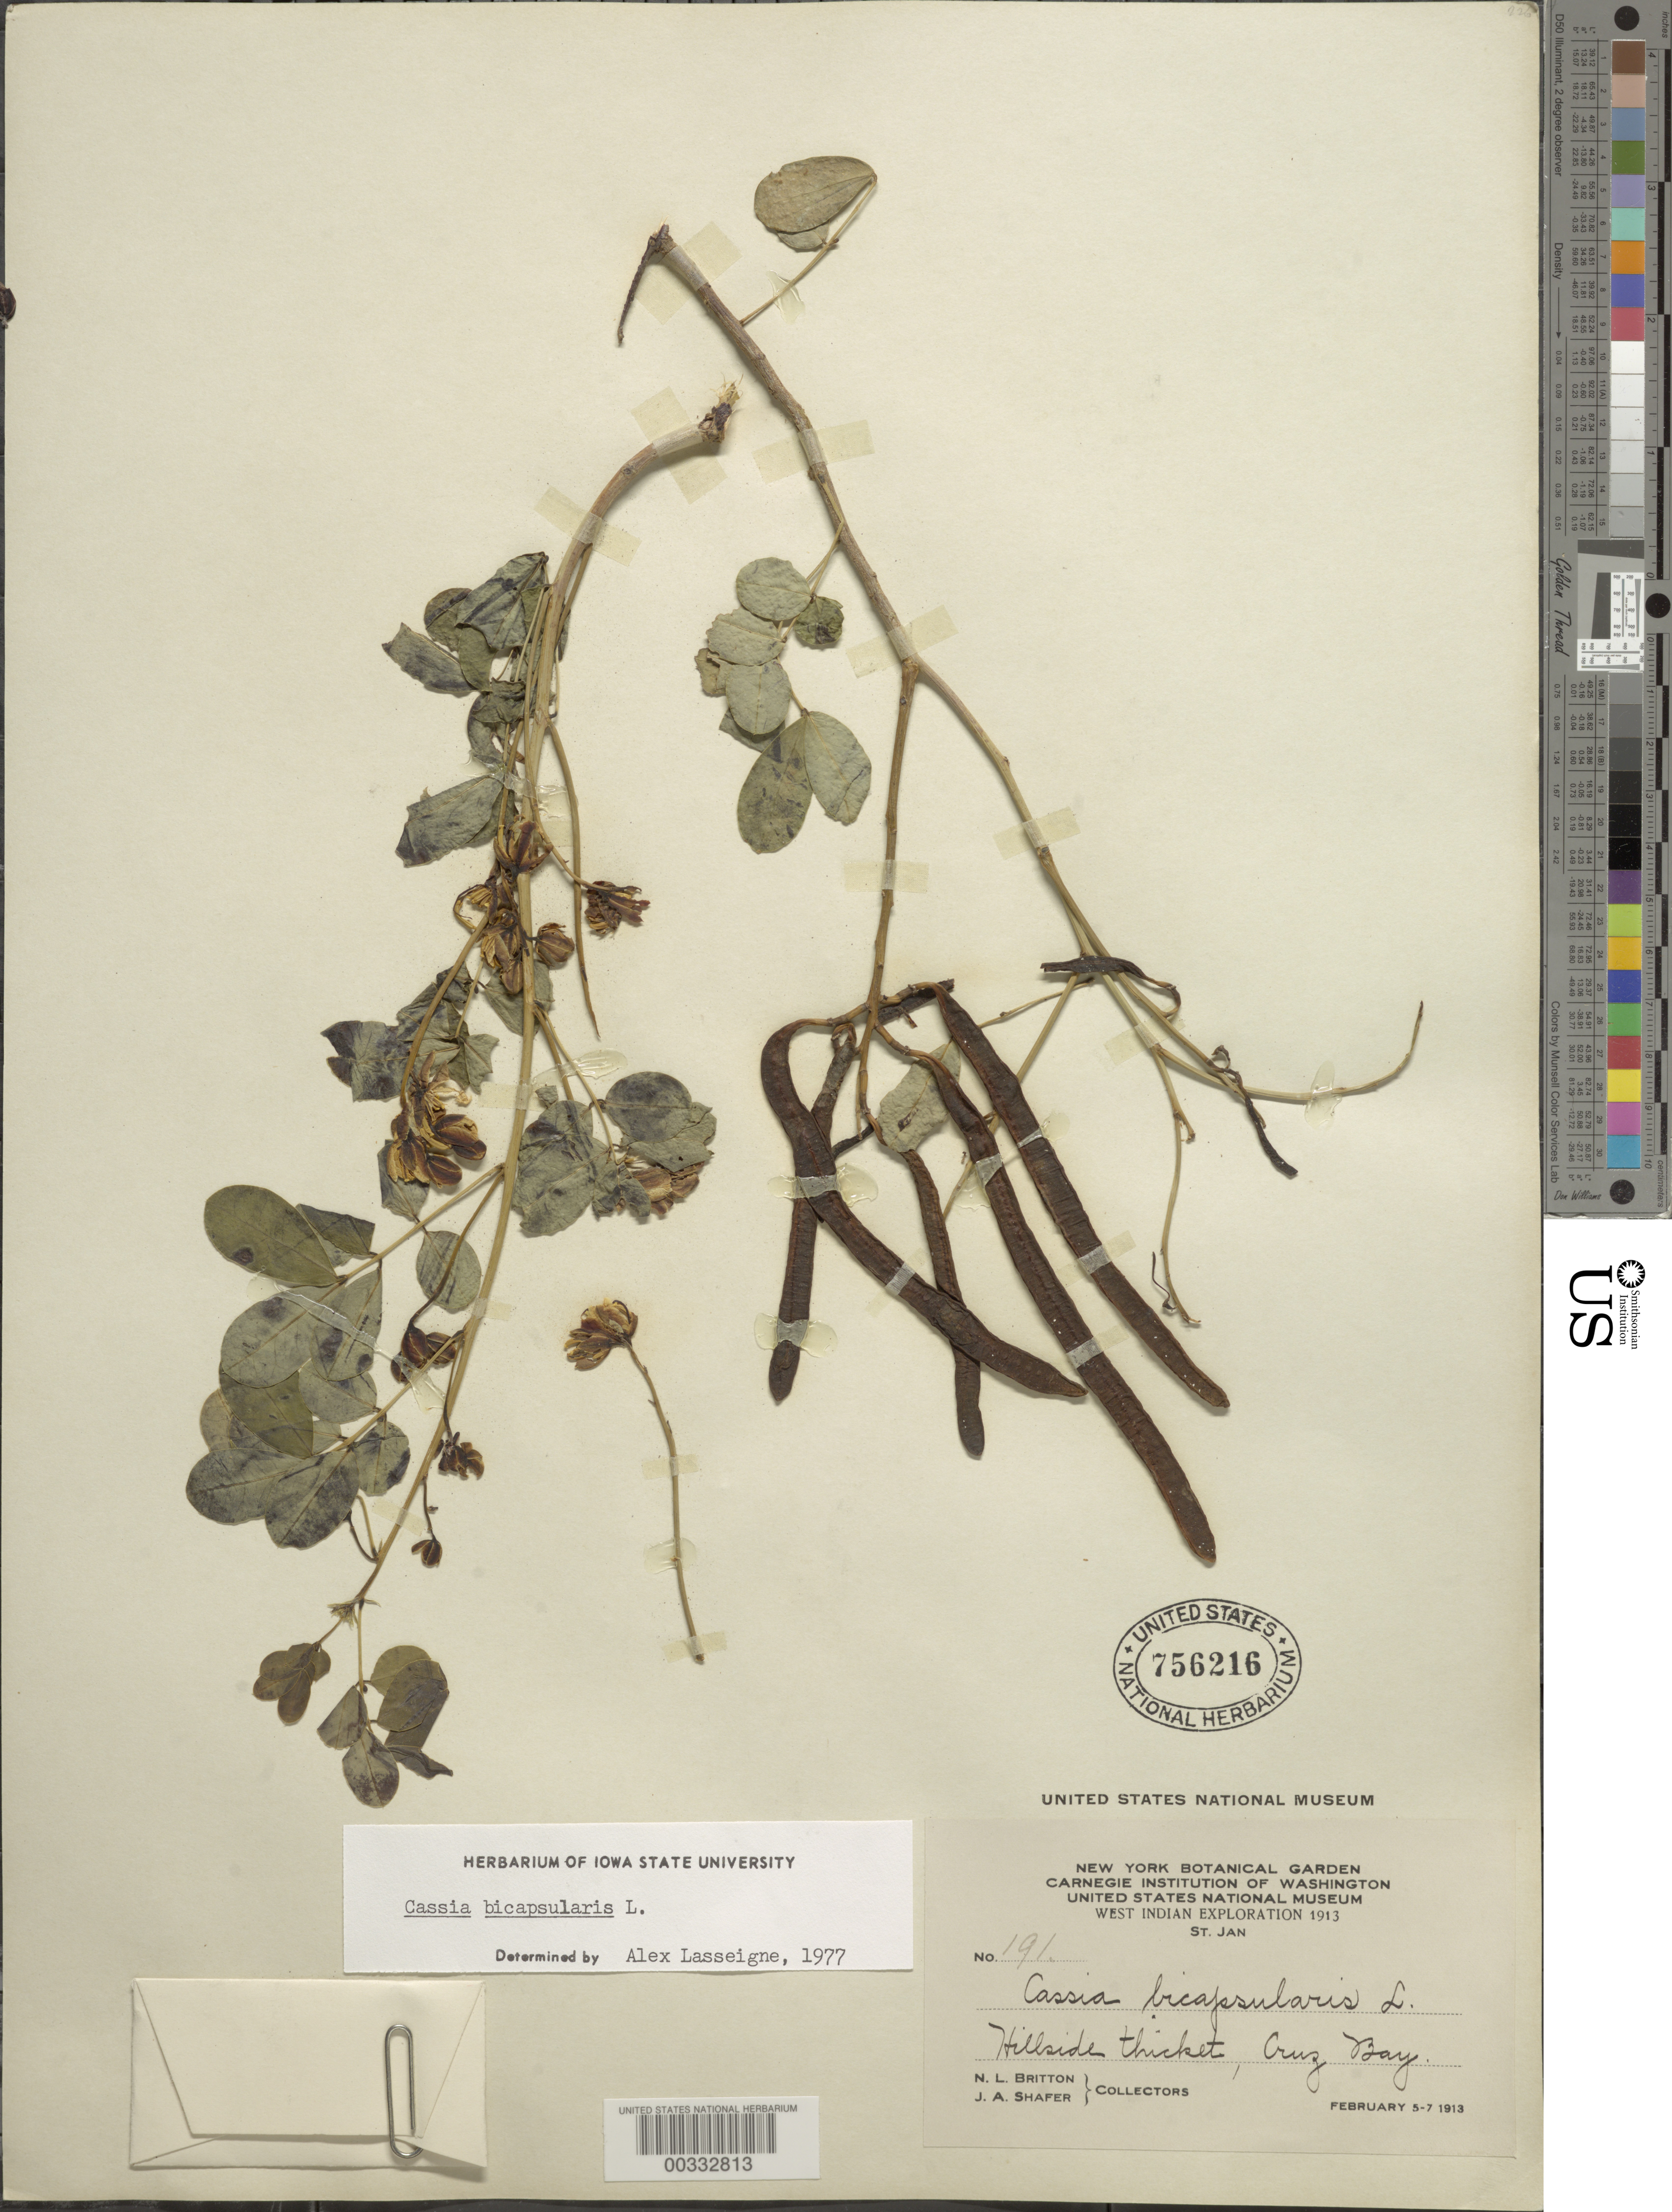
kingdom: Plantae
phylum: Tracheophyta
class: Magnoliopsida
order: Fabales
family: Fabaceae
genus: Senna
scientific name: Senna bicapsularis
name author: (L.) Roxb.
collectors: N. Britton & J. A. Shafer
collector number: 191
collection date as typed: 05 Feb 1913 to 07 Feb 1913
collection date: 1913-02-05/1913-02-07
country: U.S. Virgin Islands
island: St. John Island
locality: Cruz bay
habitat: Hillside thicket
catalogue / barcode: US 756216